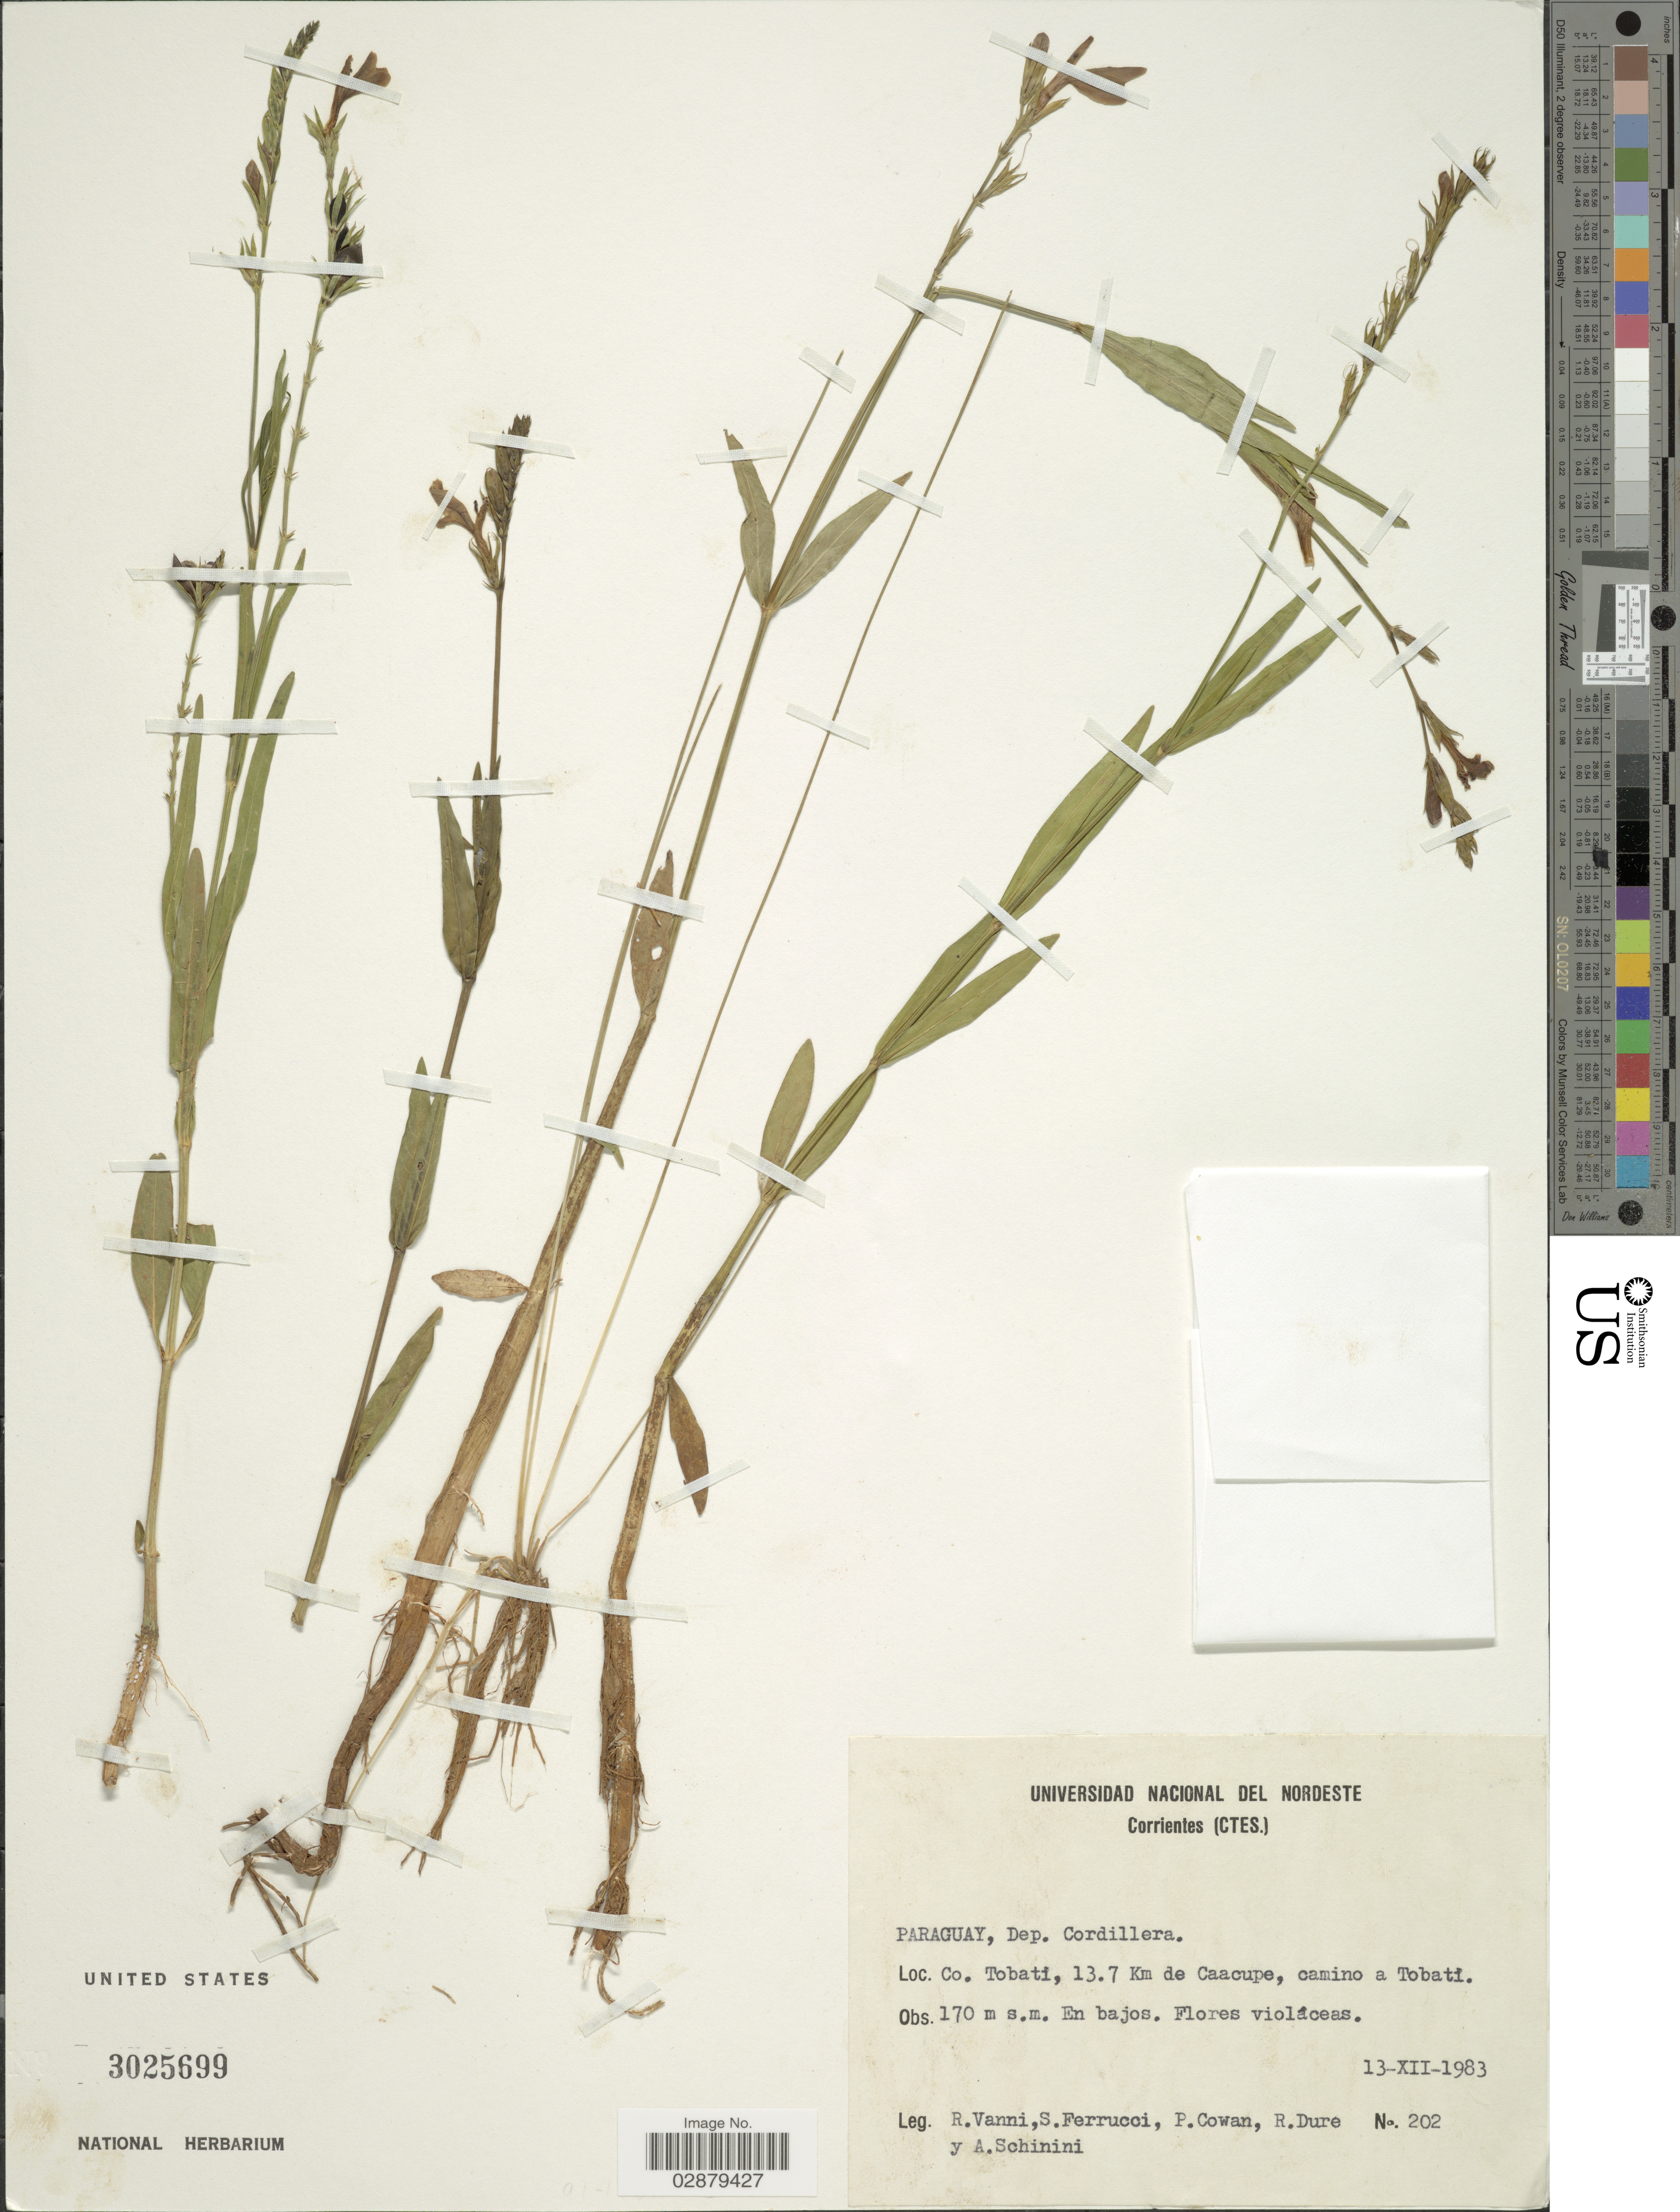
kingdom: Plantae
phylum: Tracheophyta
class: Magnoliopsida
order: Lamiales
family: Acanthaceae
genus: Justicia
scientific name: Justicia laevilinguis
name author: (Nees) Lindau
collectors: R. Vanni, S. Ferrucci, P. Cowan, R. Duré & A. Schinini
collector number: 202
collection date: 1983-12-13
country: Paraguay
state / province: Cordillera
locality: Dep. Cordillera. Co. Tobati, 13.7 Km de Caacupe, camino a Tobati.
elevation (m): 170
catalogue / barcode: US 3025699